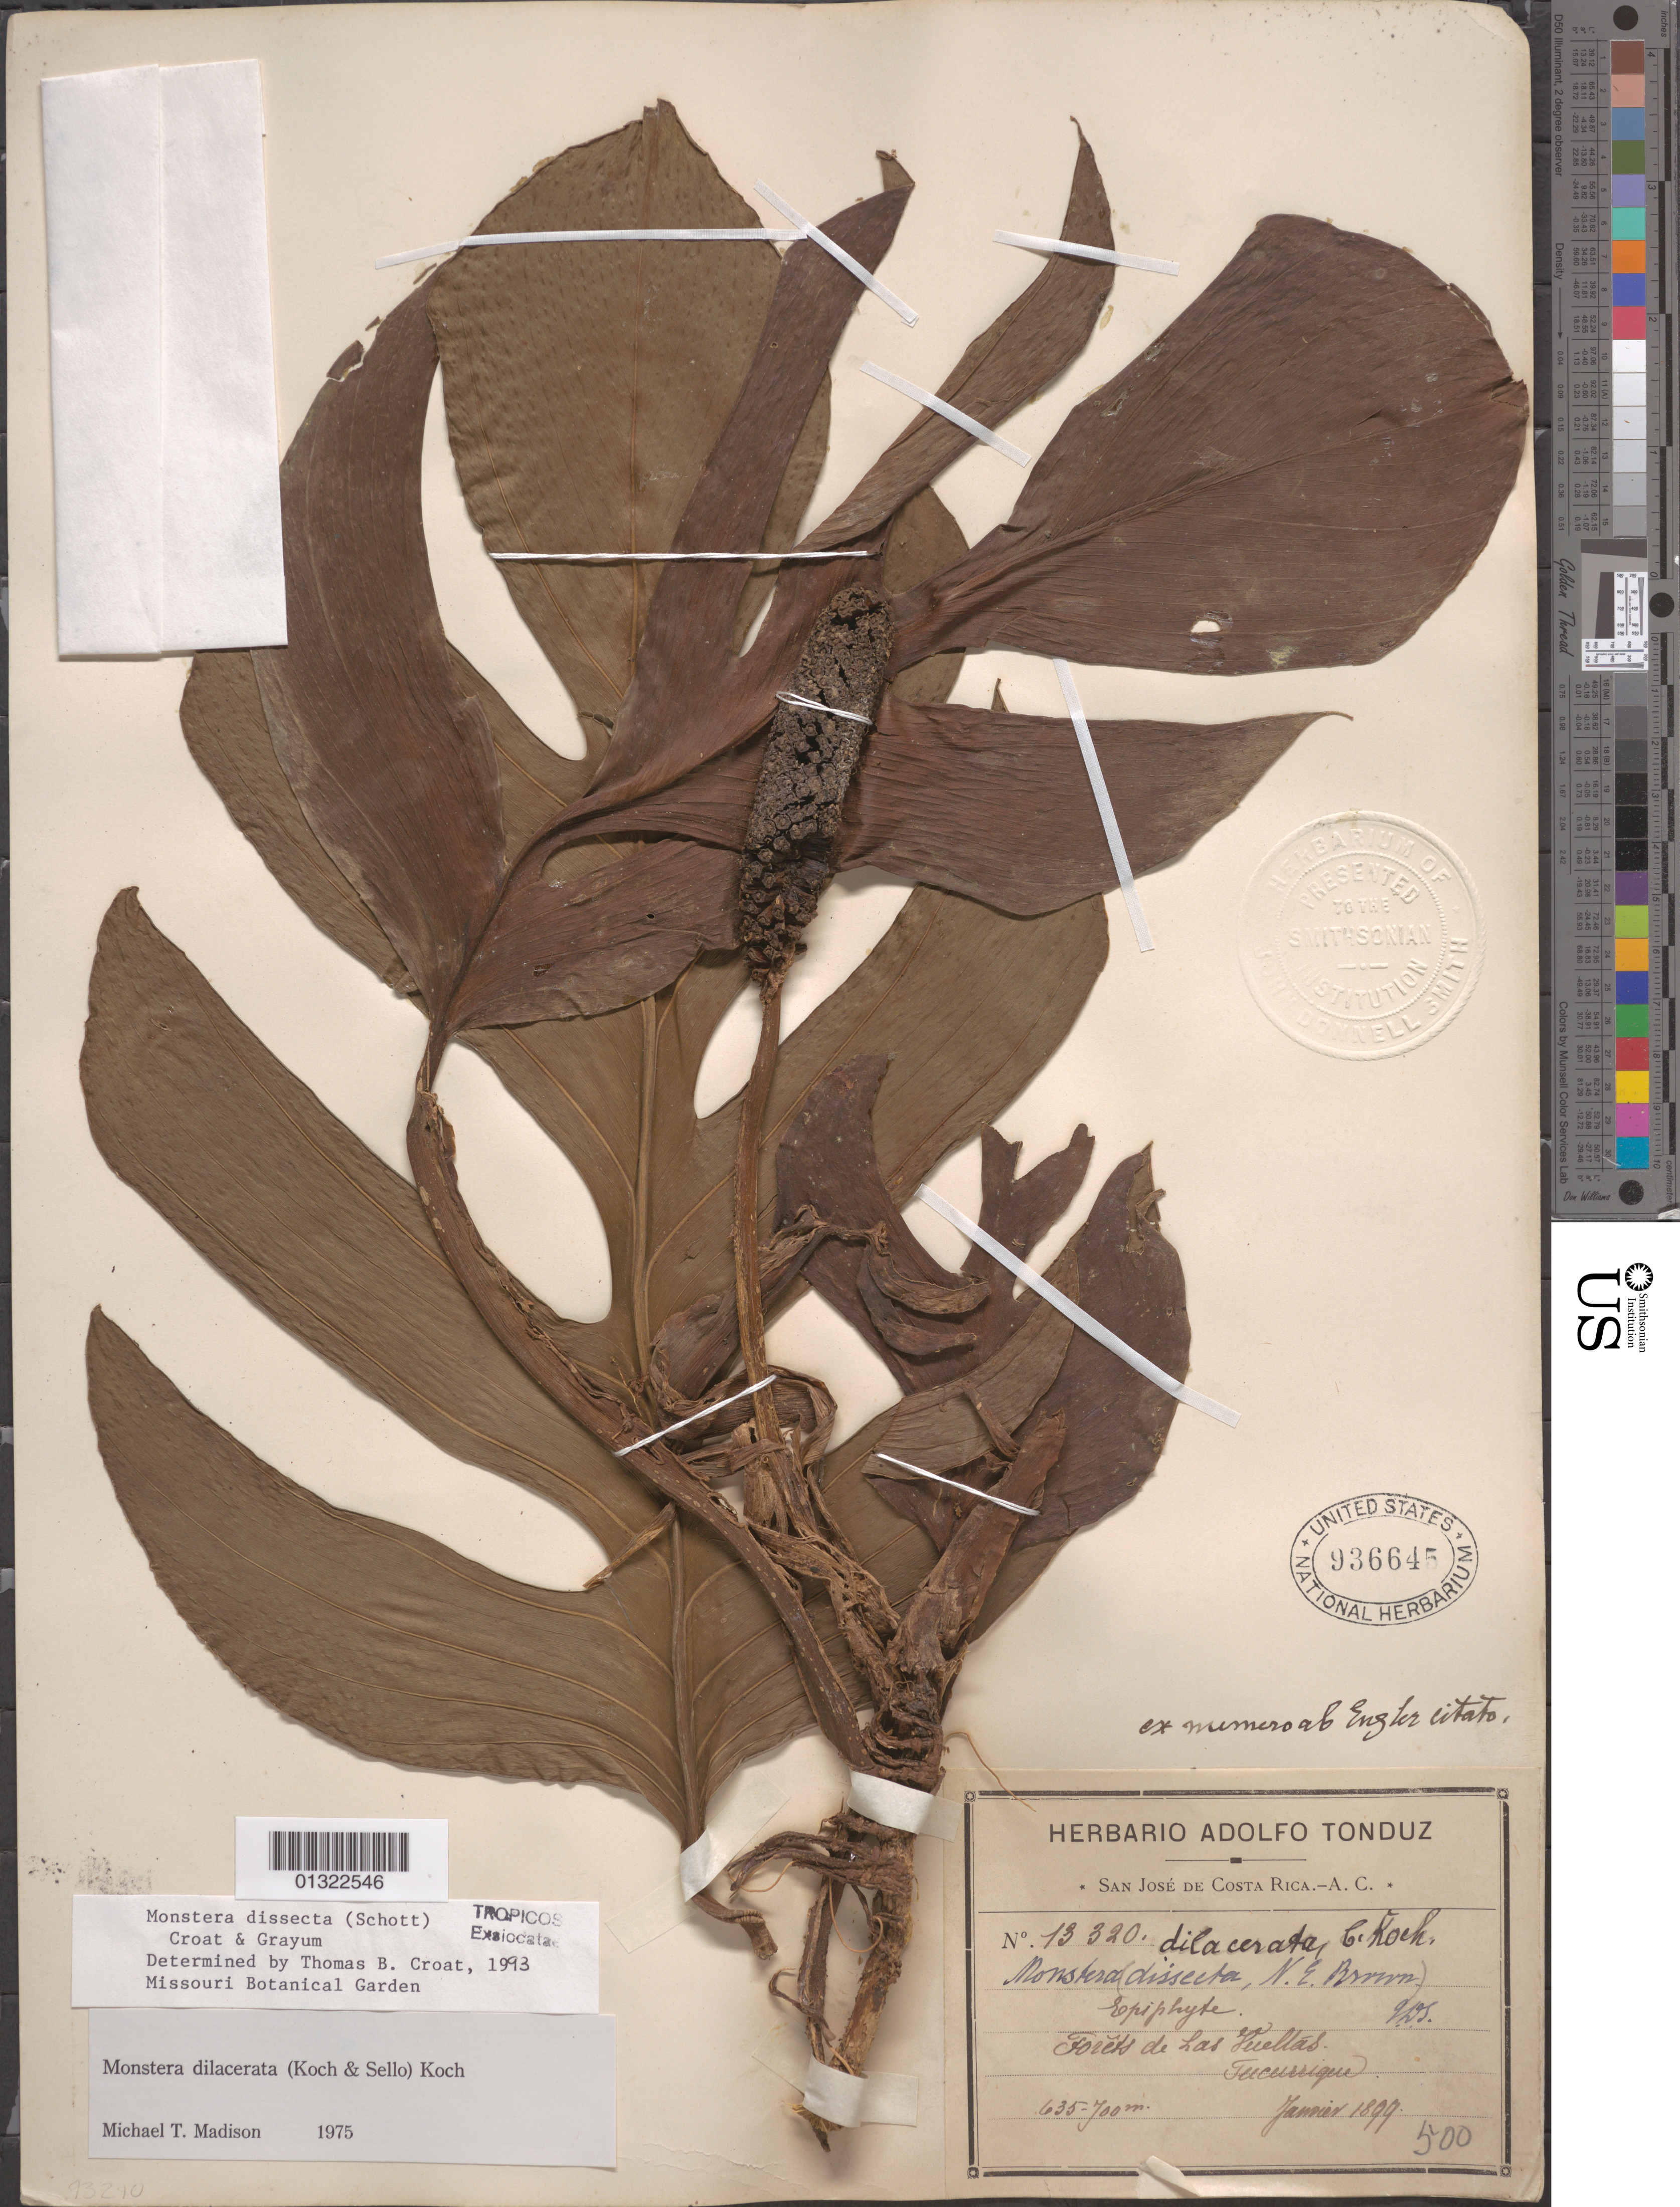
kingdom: Plantae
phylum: Tracheophyta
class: Liliopsida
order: Alismatales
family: Araceae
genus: Monstera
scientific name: Monstera dissecta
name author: (Schott) Croat & Grayum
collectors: ex Herb. Adolfo Tonduz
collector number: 13320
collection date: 1899-01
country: Costa Rica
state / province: San José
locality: Forêts de Las Vueltas. Tucurrique.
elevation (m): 635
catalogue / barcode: US 936645